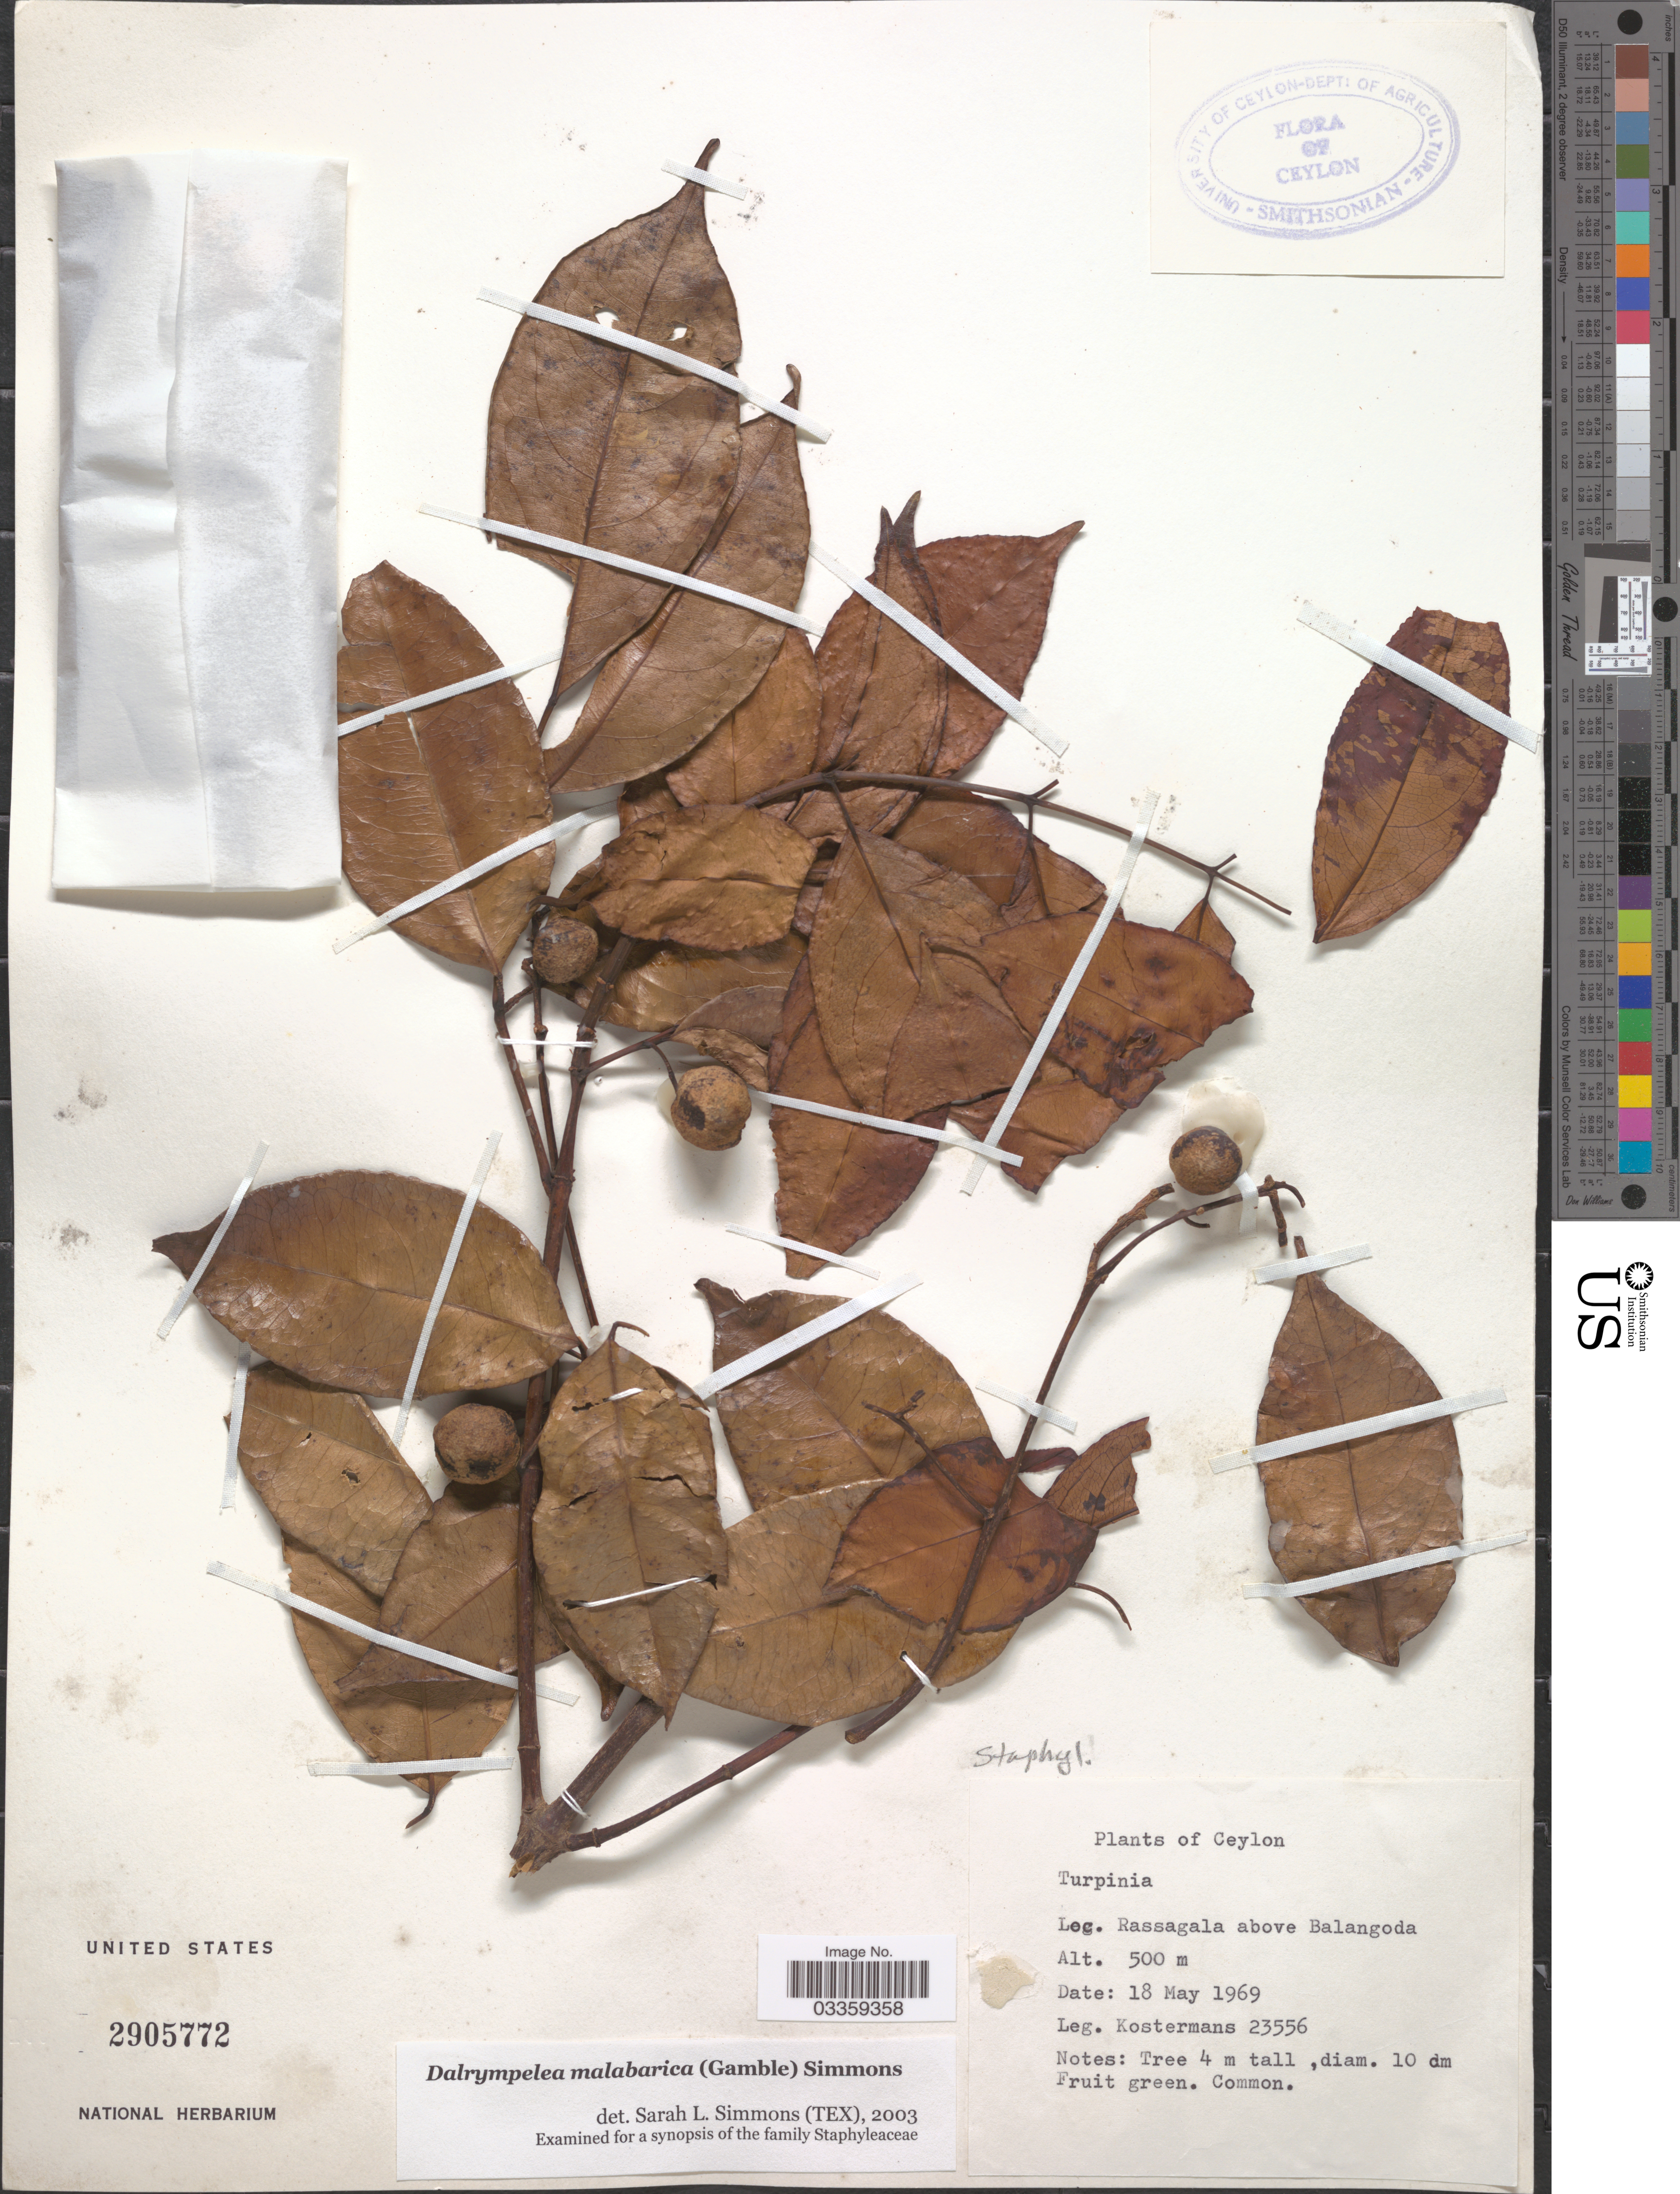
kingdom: Plantae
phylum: Tracheophyta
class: Magnoliopsida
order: Crossosomatales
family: Staphyleaceae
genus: Turpinia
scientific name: Turpinia malabarica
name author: Gamble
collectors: Kostermans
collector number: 23556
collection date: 1969-05-18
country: Sri Lanka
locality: Ceylon, Rassagala above Balangoda.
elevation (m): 500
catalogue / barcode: US 2905772